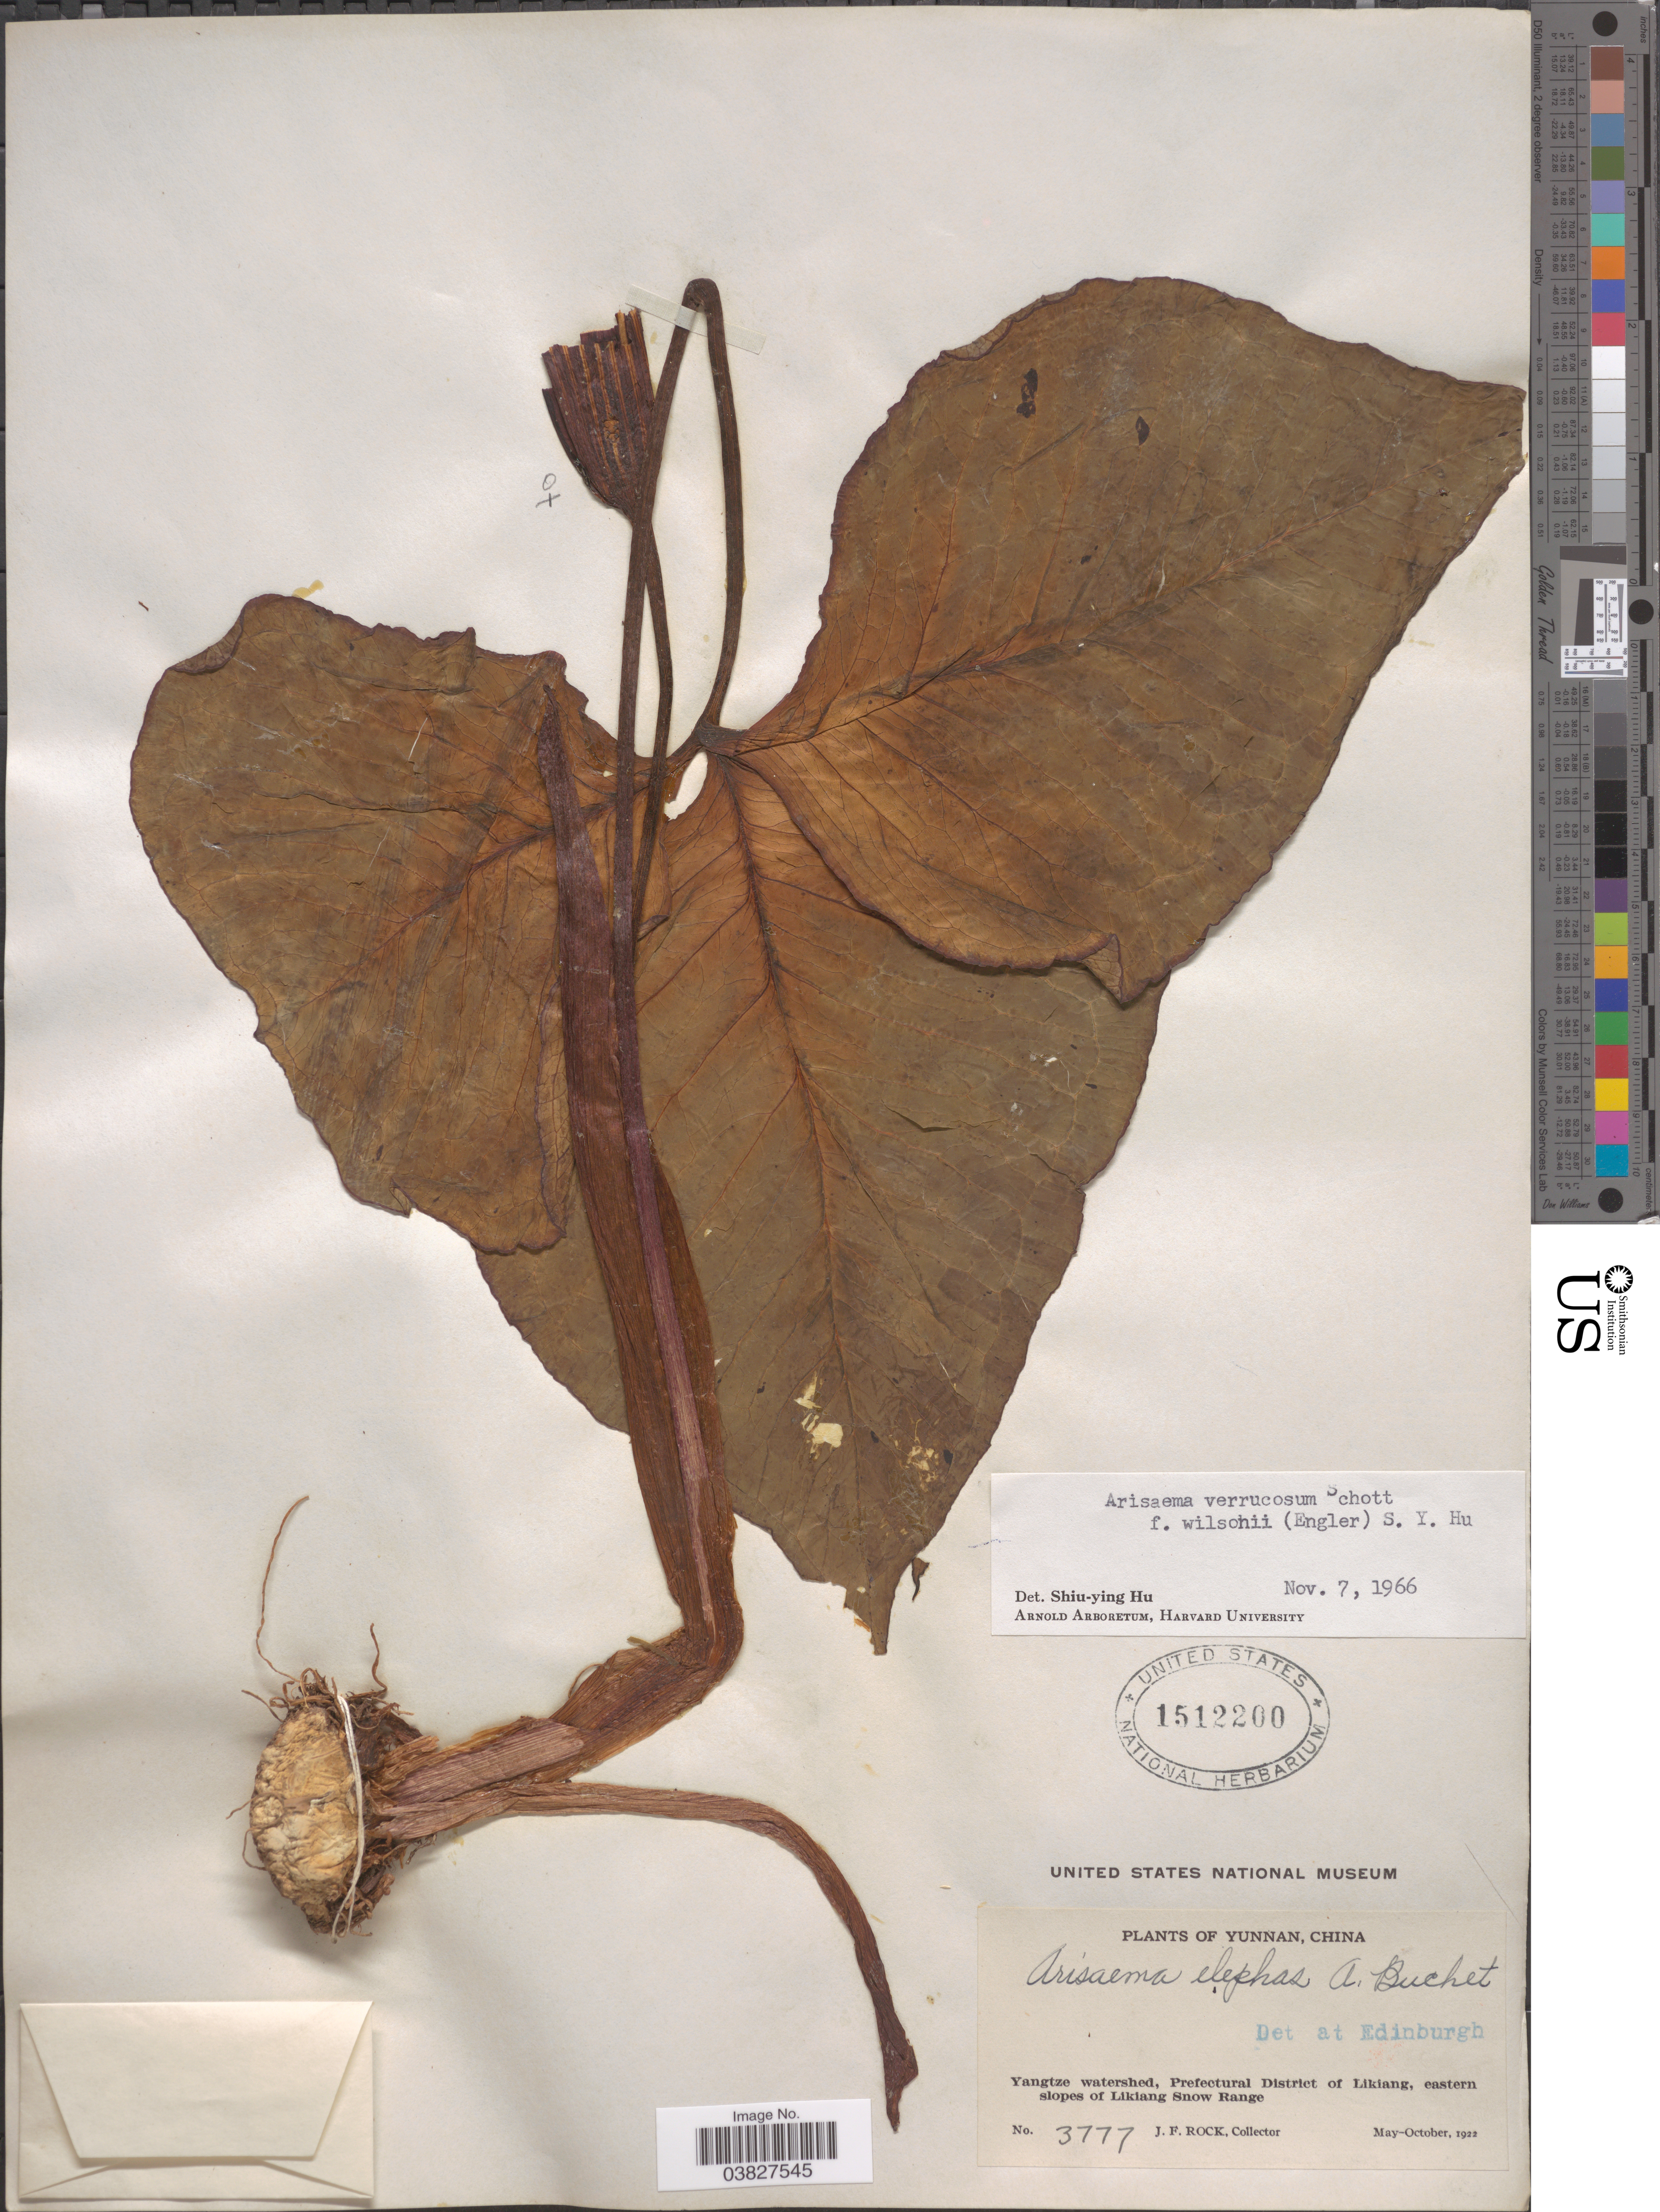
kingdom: Plantae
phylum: Tracheophyta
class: Liliopsida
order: Alismatales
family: Araceae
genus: Arisaema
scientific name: Arisaema elephas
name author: Buchet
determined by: Ma, Zheng Xu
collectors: J. Rock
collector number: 3777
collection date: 1922-05/1922-10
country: China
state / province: Yunnan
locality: Yangtze watershed, Prefectural District of Likiang, eastern slopes of Likiang Snow Range.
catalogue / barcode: US 1512200